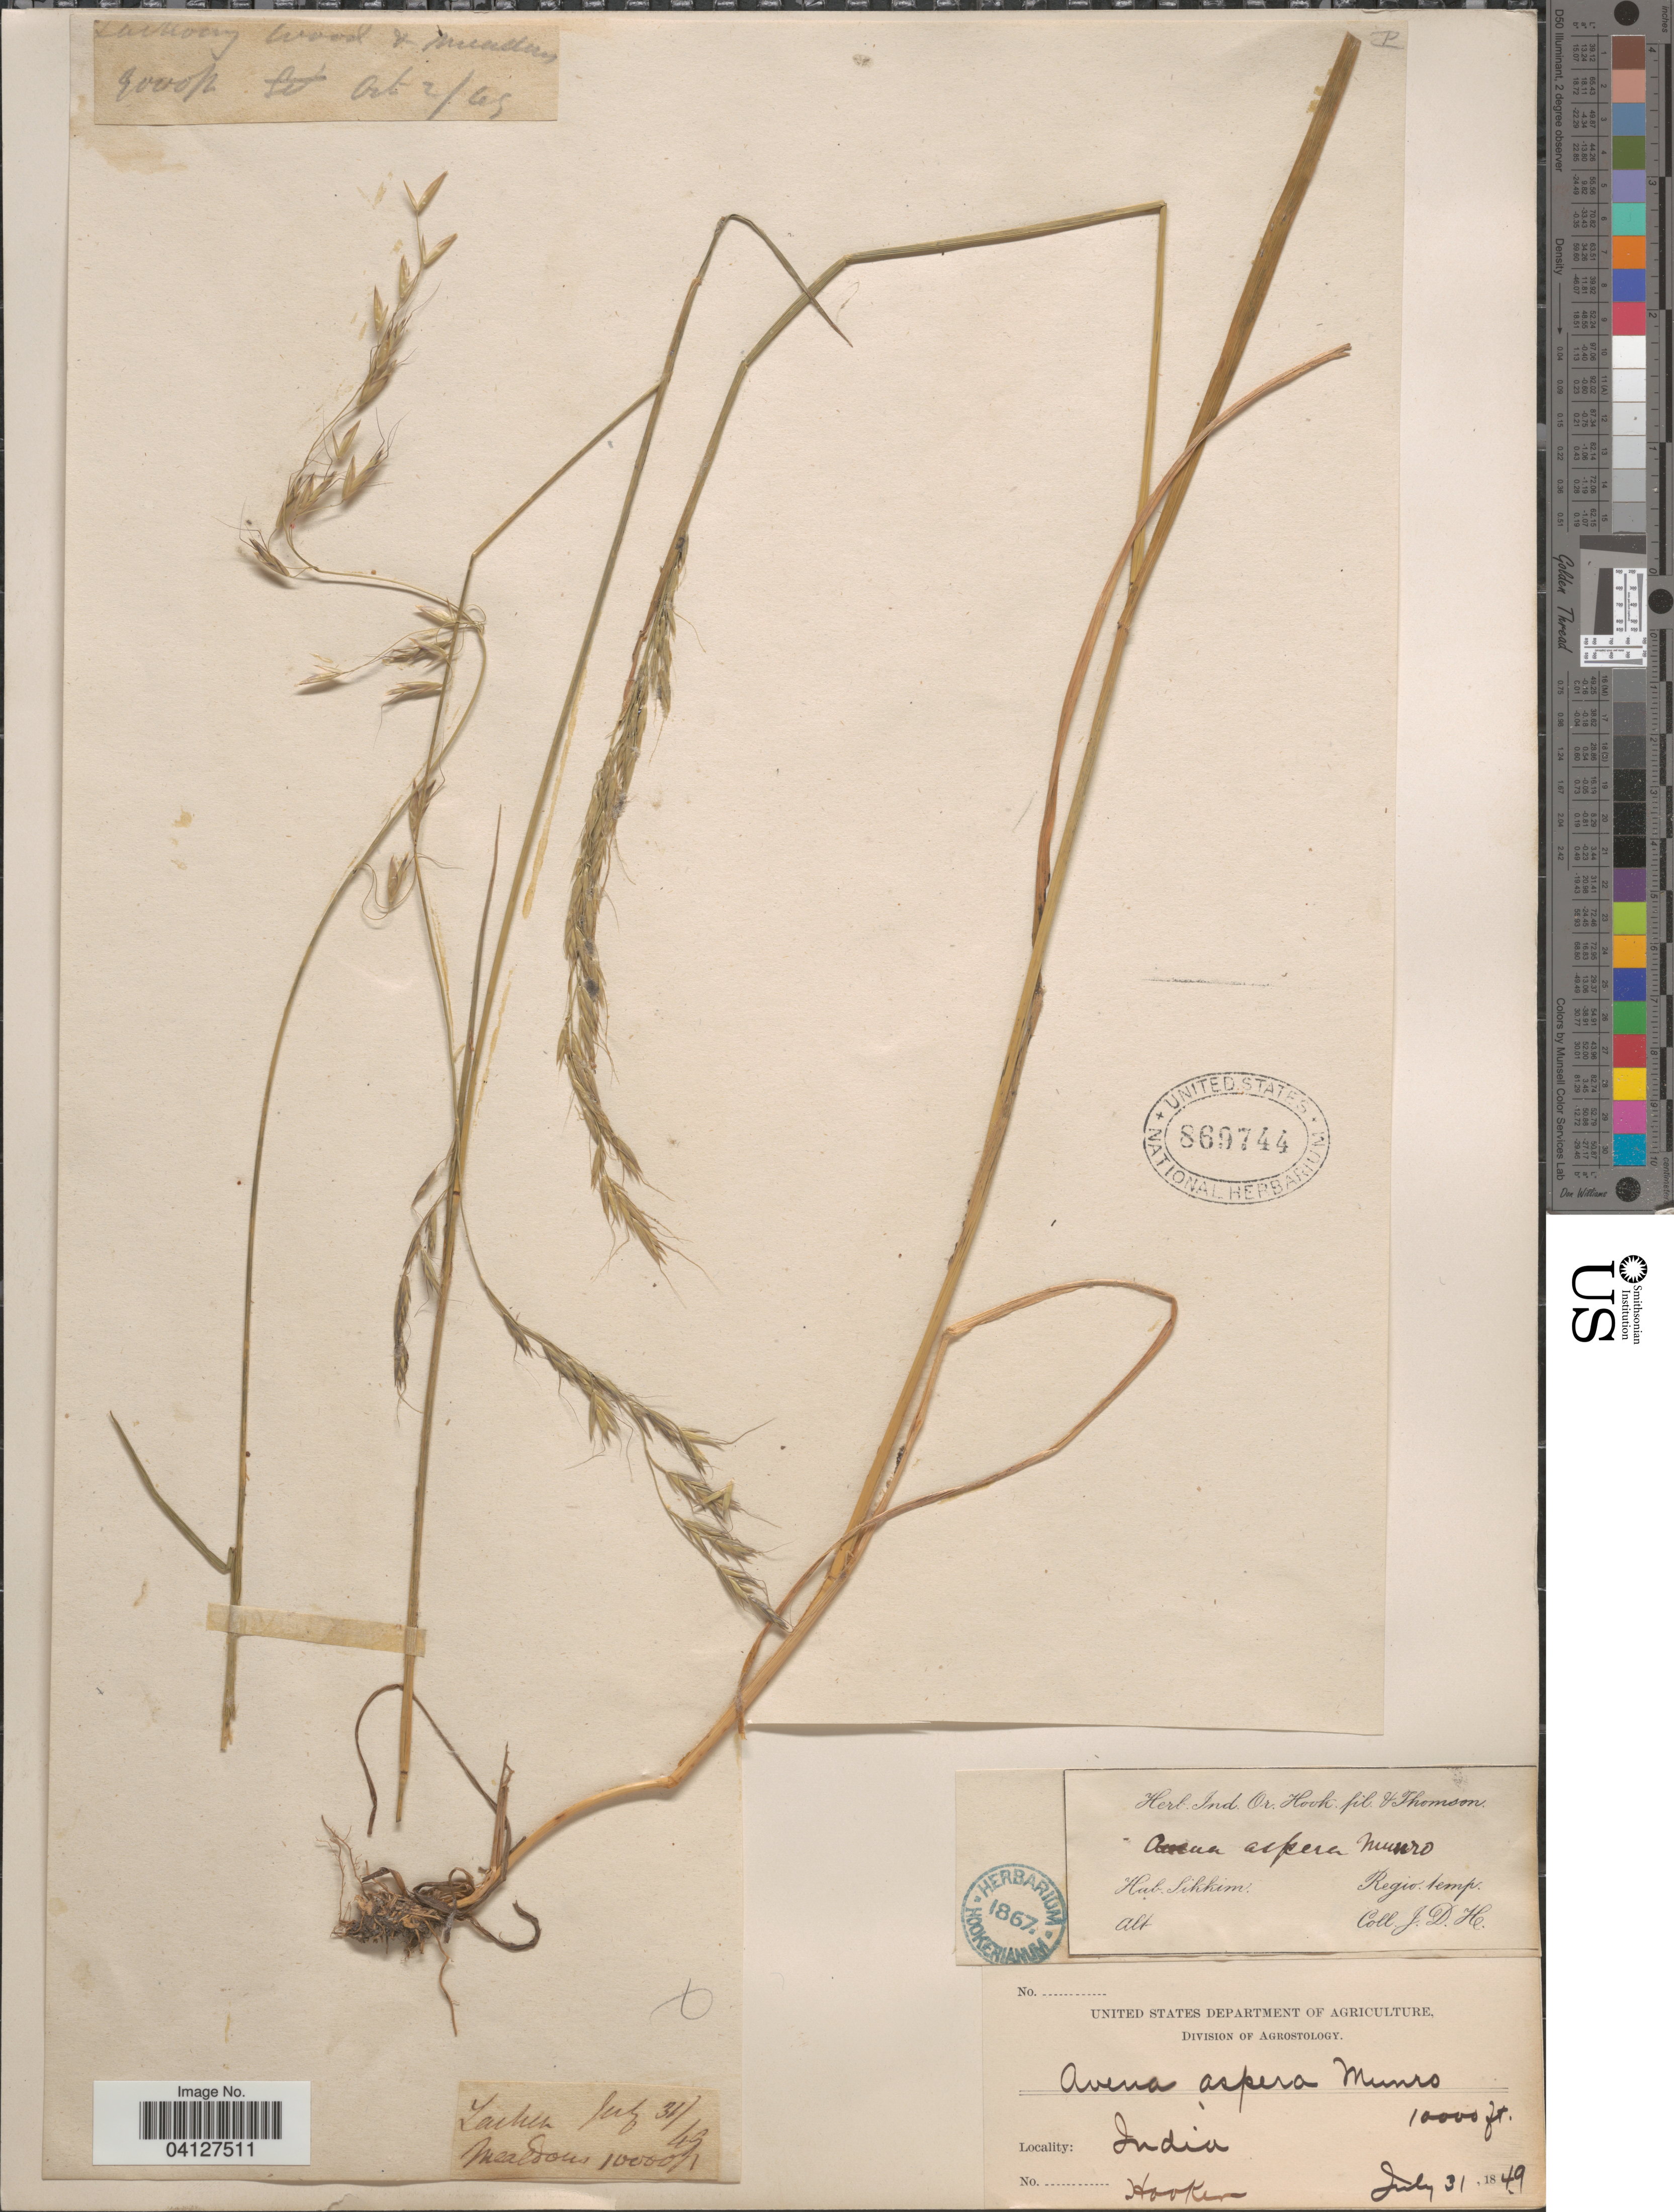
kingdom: Plantae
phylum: Tracheophyta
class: Liliopsida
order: Poales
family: Poaceae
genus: Avena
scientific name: Avena aspera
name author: Munro ex Thwaites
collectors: J. D. Hooker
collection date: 1849-07-31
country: India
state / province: Sikkim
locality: Regio. temp.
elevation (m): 3048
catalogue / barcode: US 869744